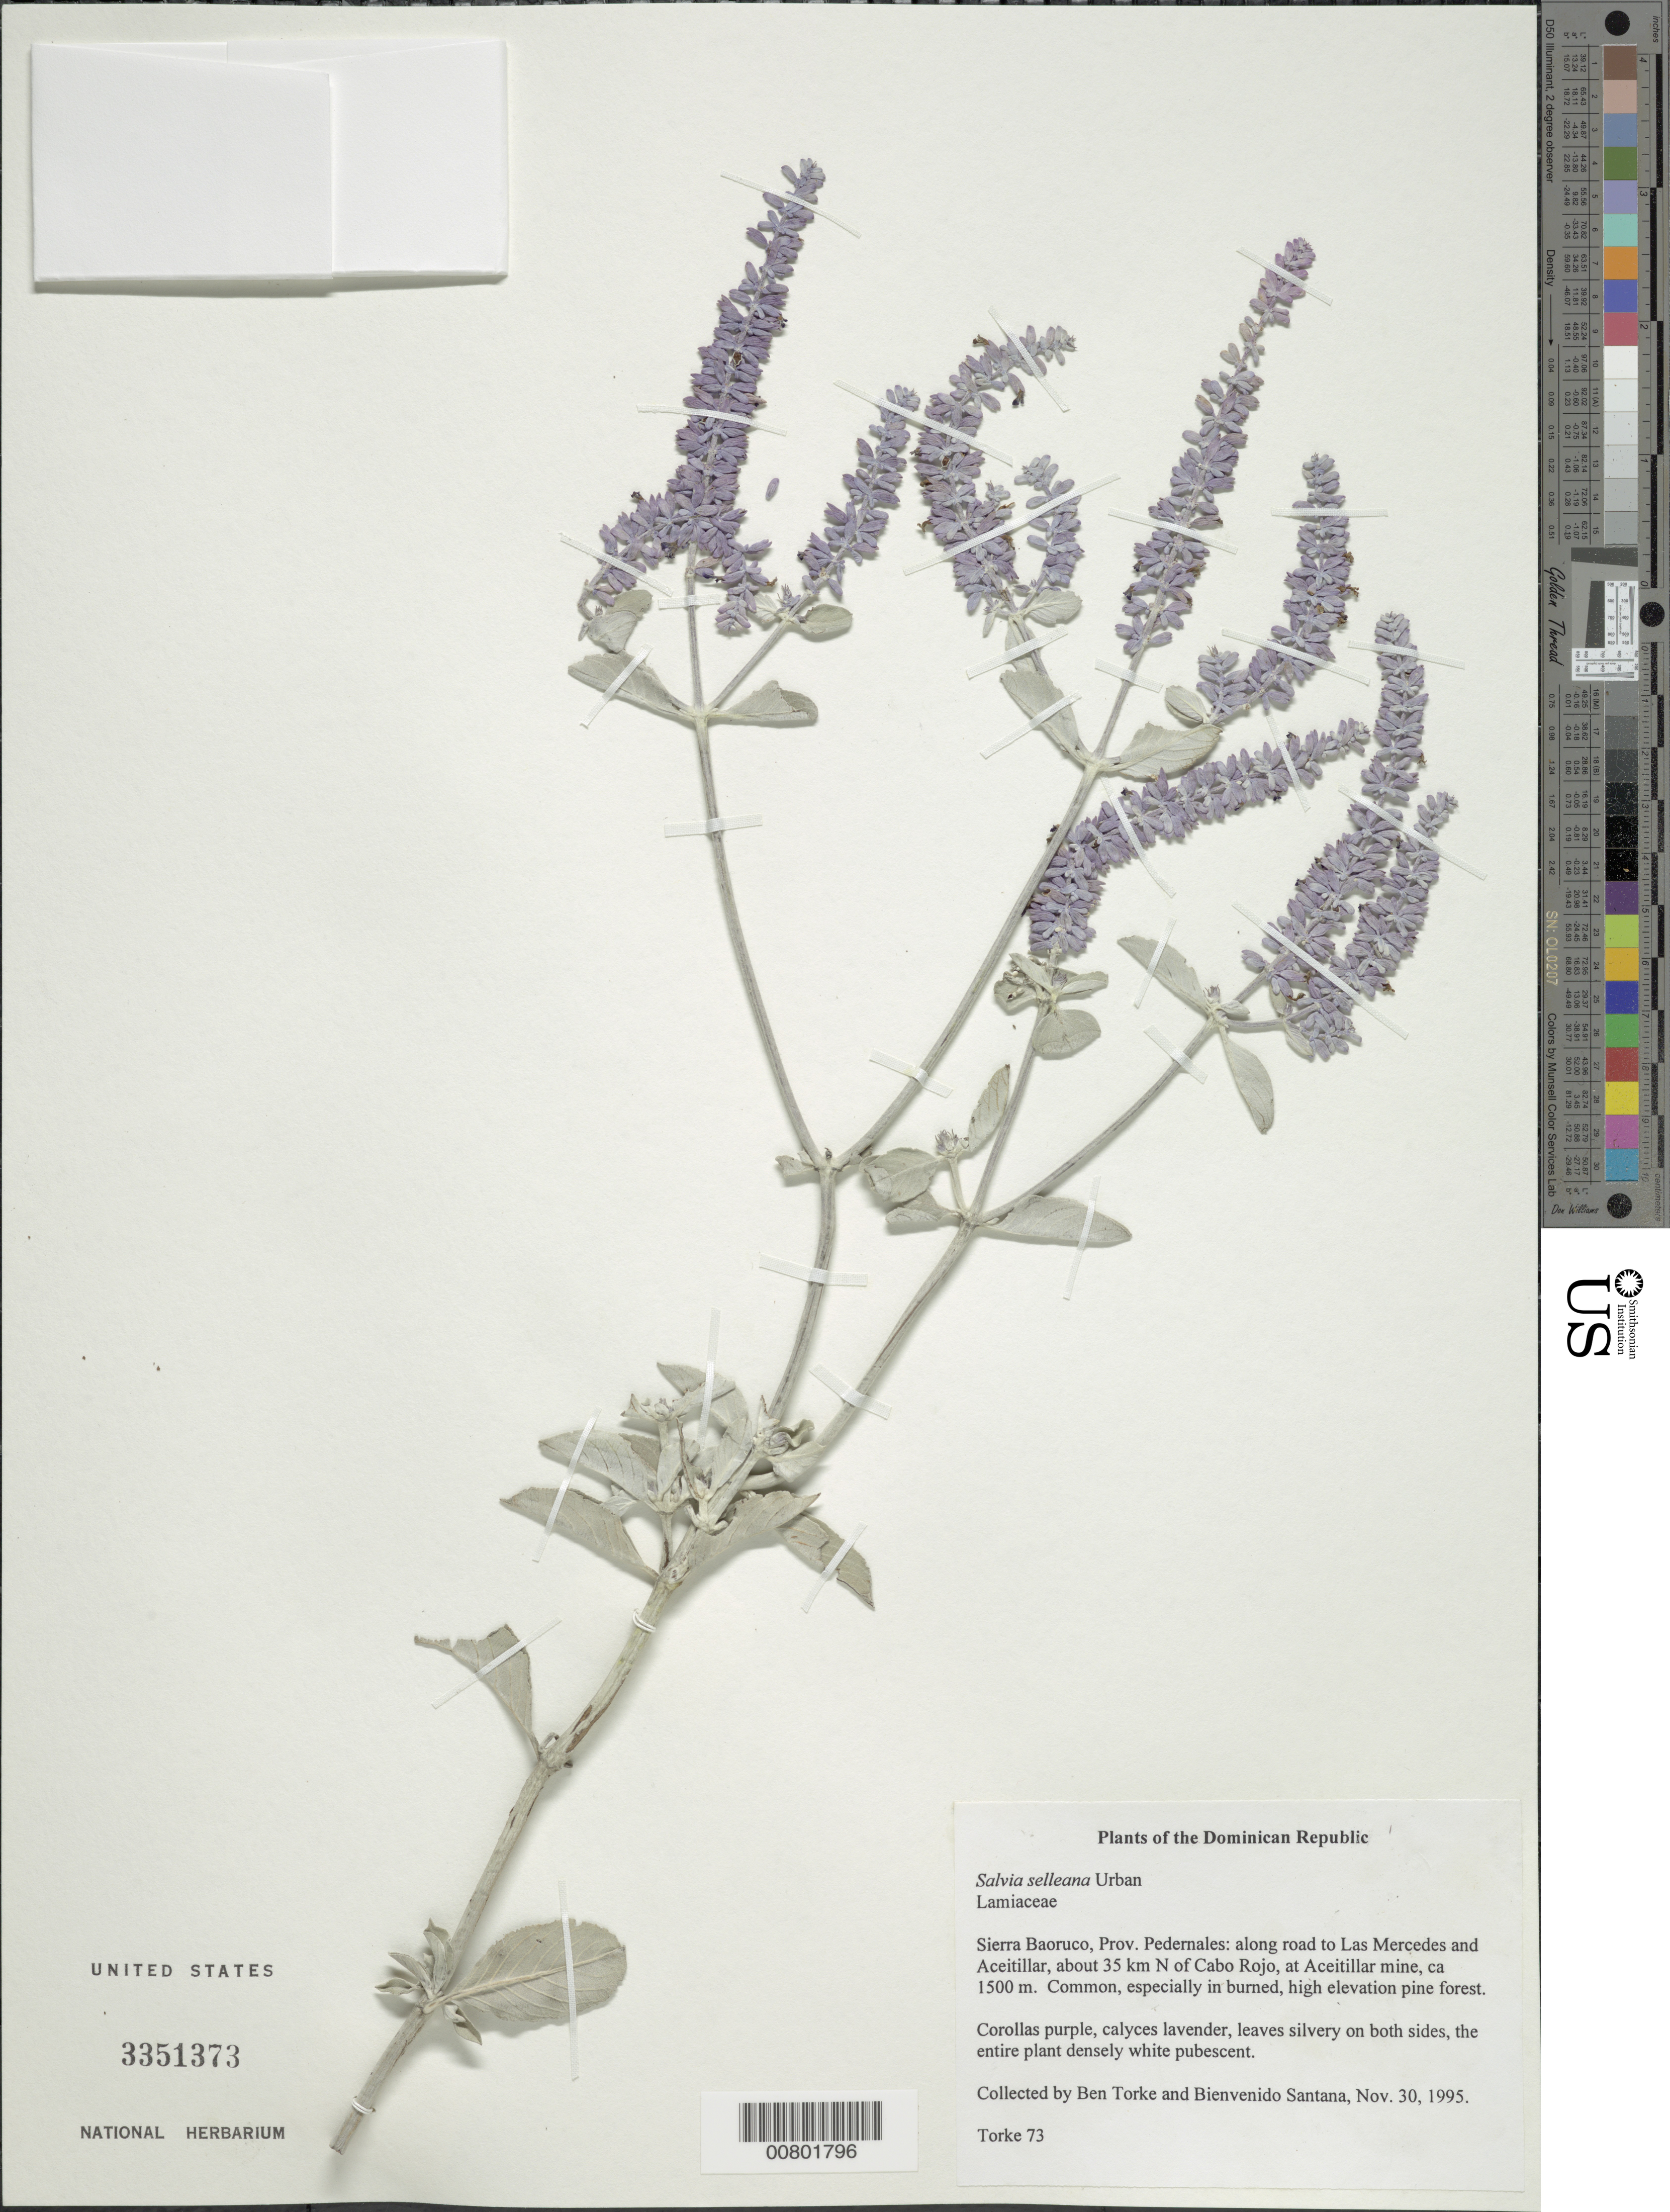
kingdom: Plantae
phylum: Tracheophyta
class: Magnoliopsida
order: Lamiales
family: Lamiaceae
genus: Salvia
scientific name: Salvia selleana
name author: Urb.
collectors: B. M. Torke & B. Santana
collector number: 73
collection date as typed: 30 Nov 1995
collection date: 1995-11-30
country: Dominican Republic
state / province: Pedernales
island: Hispaniola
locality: Sierra Baoruco. Along road to Las Mercedes and Aceitillar, ca. 35 km N of Cabo Rojo, at Aceitillar mine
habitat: Along road in burned, high elevation pine forest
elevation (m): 1500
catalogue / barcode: US 3351373